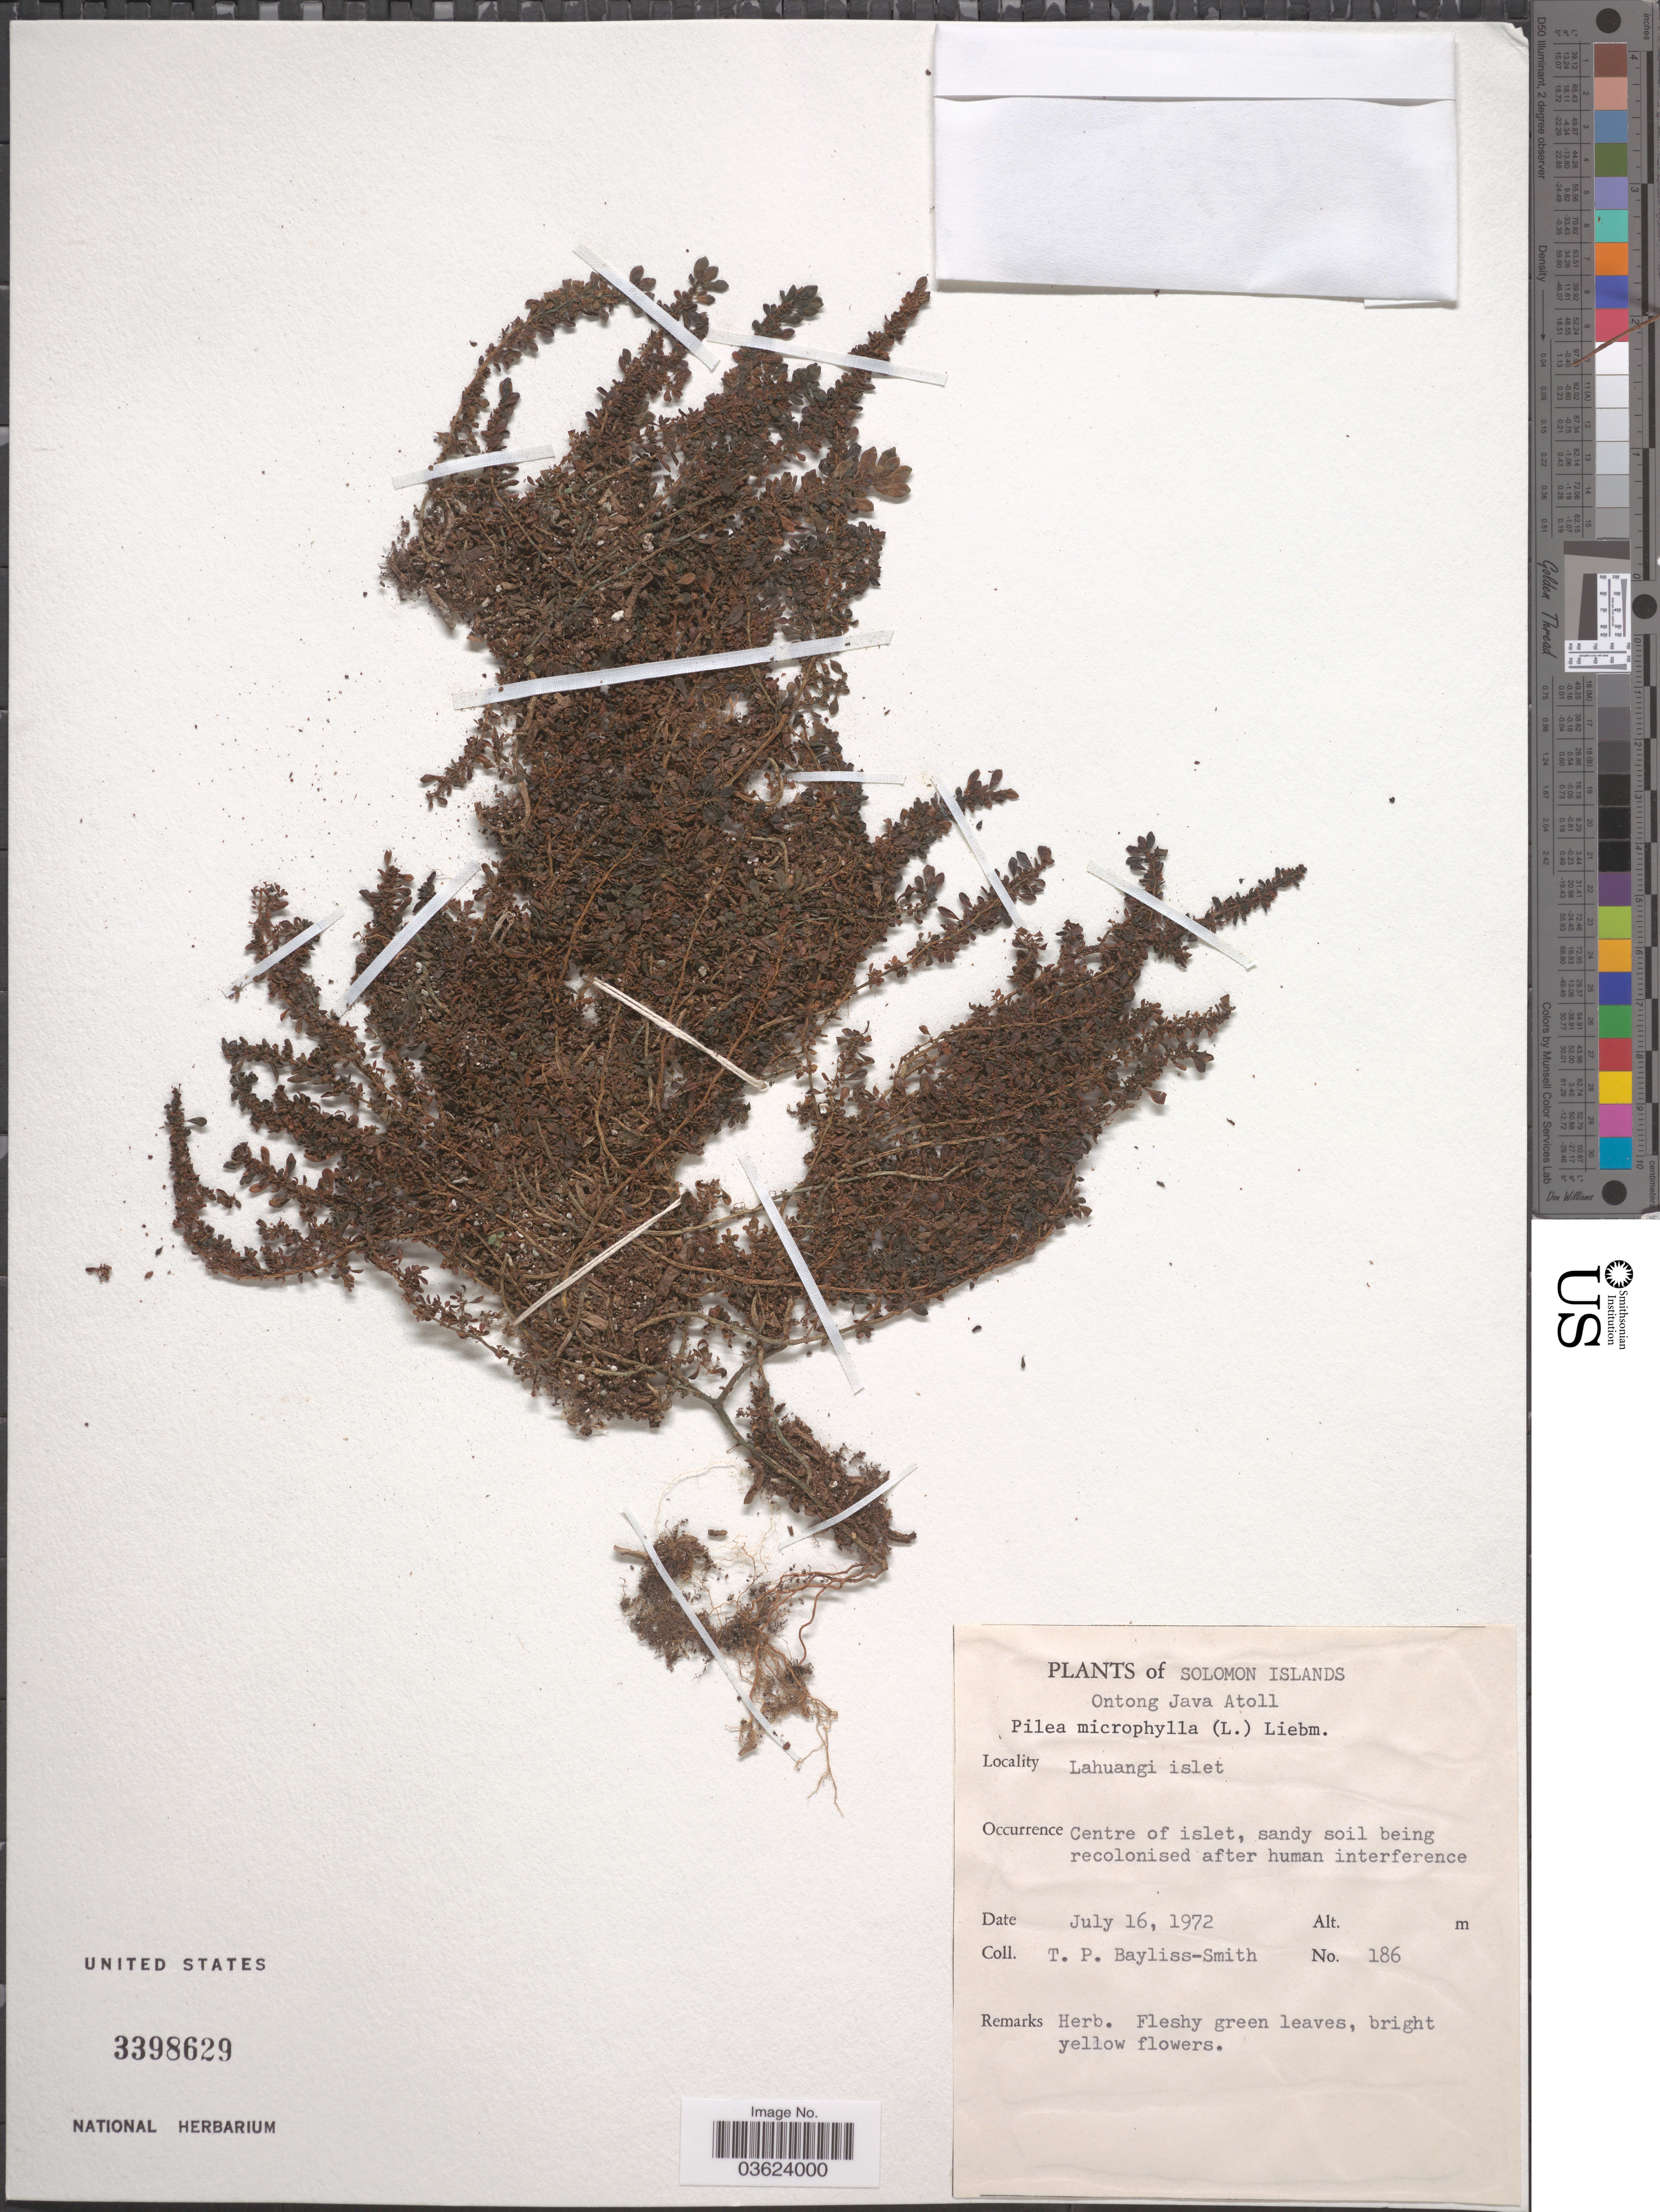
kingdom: Plantae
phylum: Tracheophyta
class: Magnoliopsida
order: Rosales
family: Urticaceae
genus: Pilea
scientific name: Pilea microphylla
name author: (L.) Liebm.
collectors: T. P. Bayliss-Smith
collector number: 186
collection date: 1972-07-16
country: Solomon Islands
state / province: Solomon Island Outliers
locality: Ontong Java Atoll. Lahuangi islet.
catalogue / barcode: US 3398629